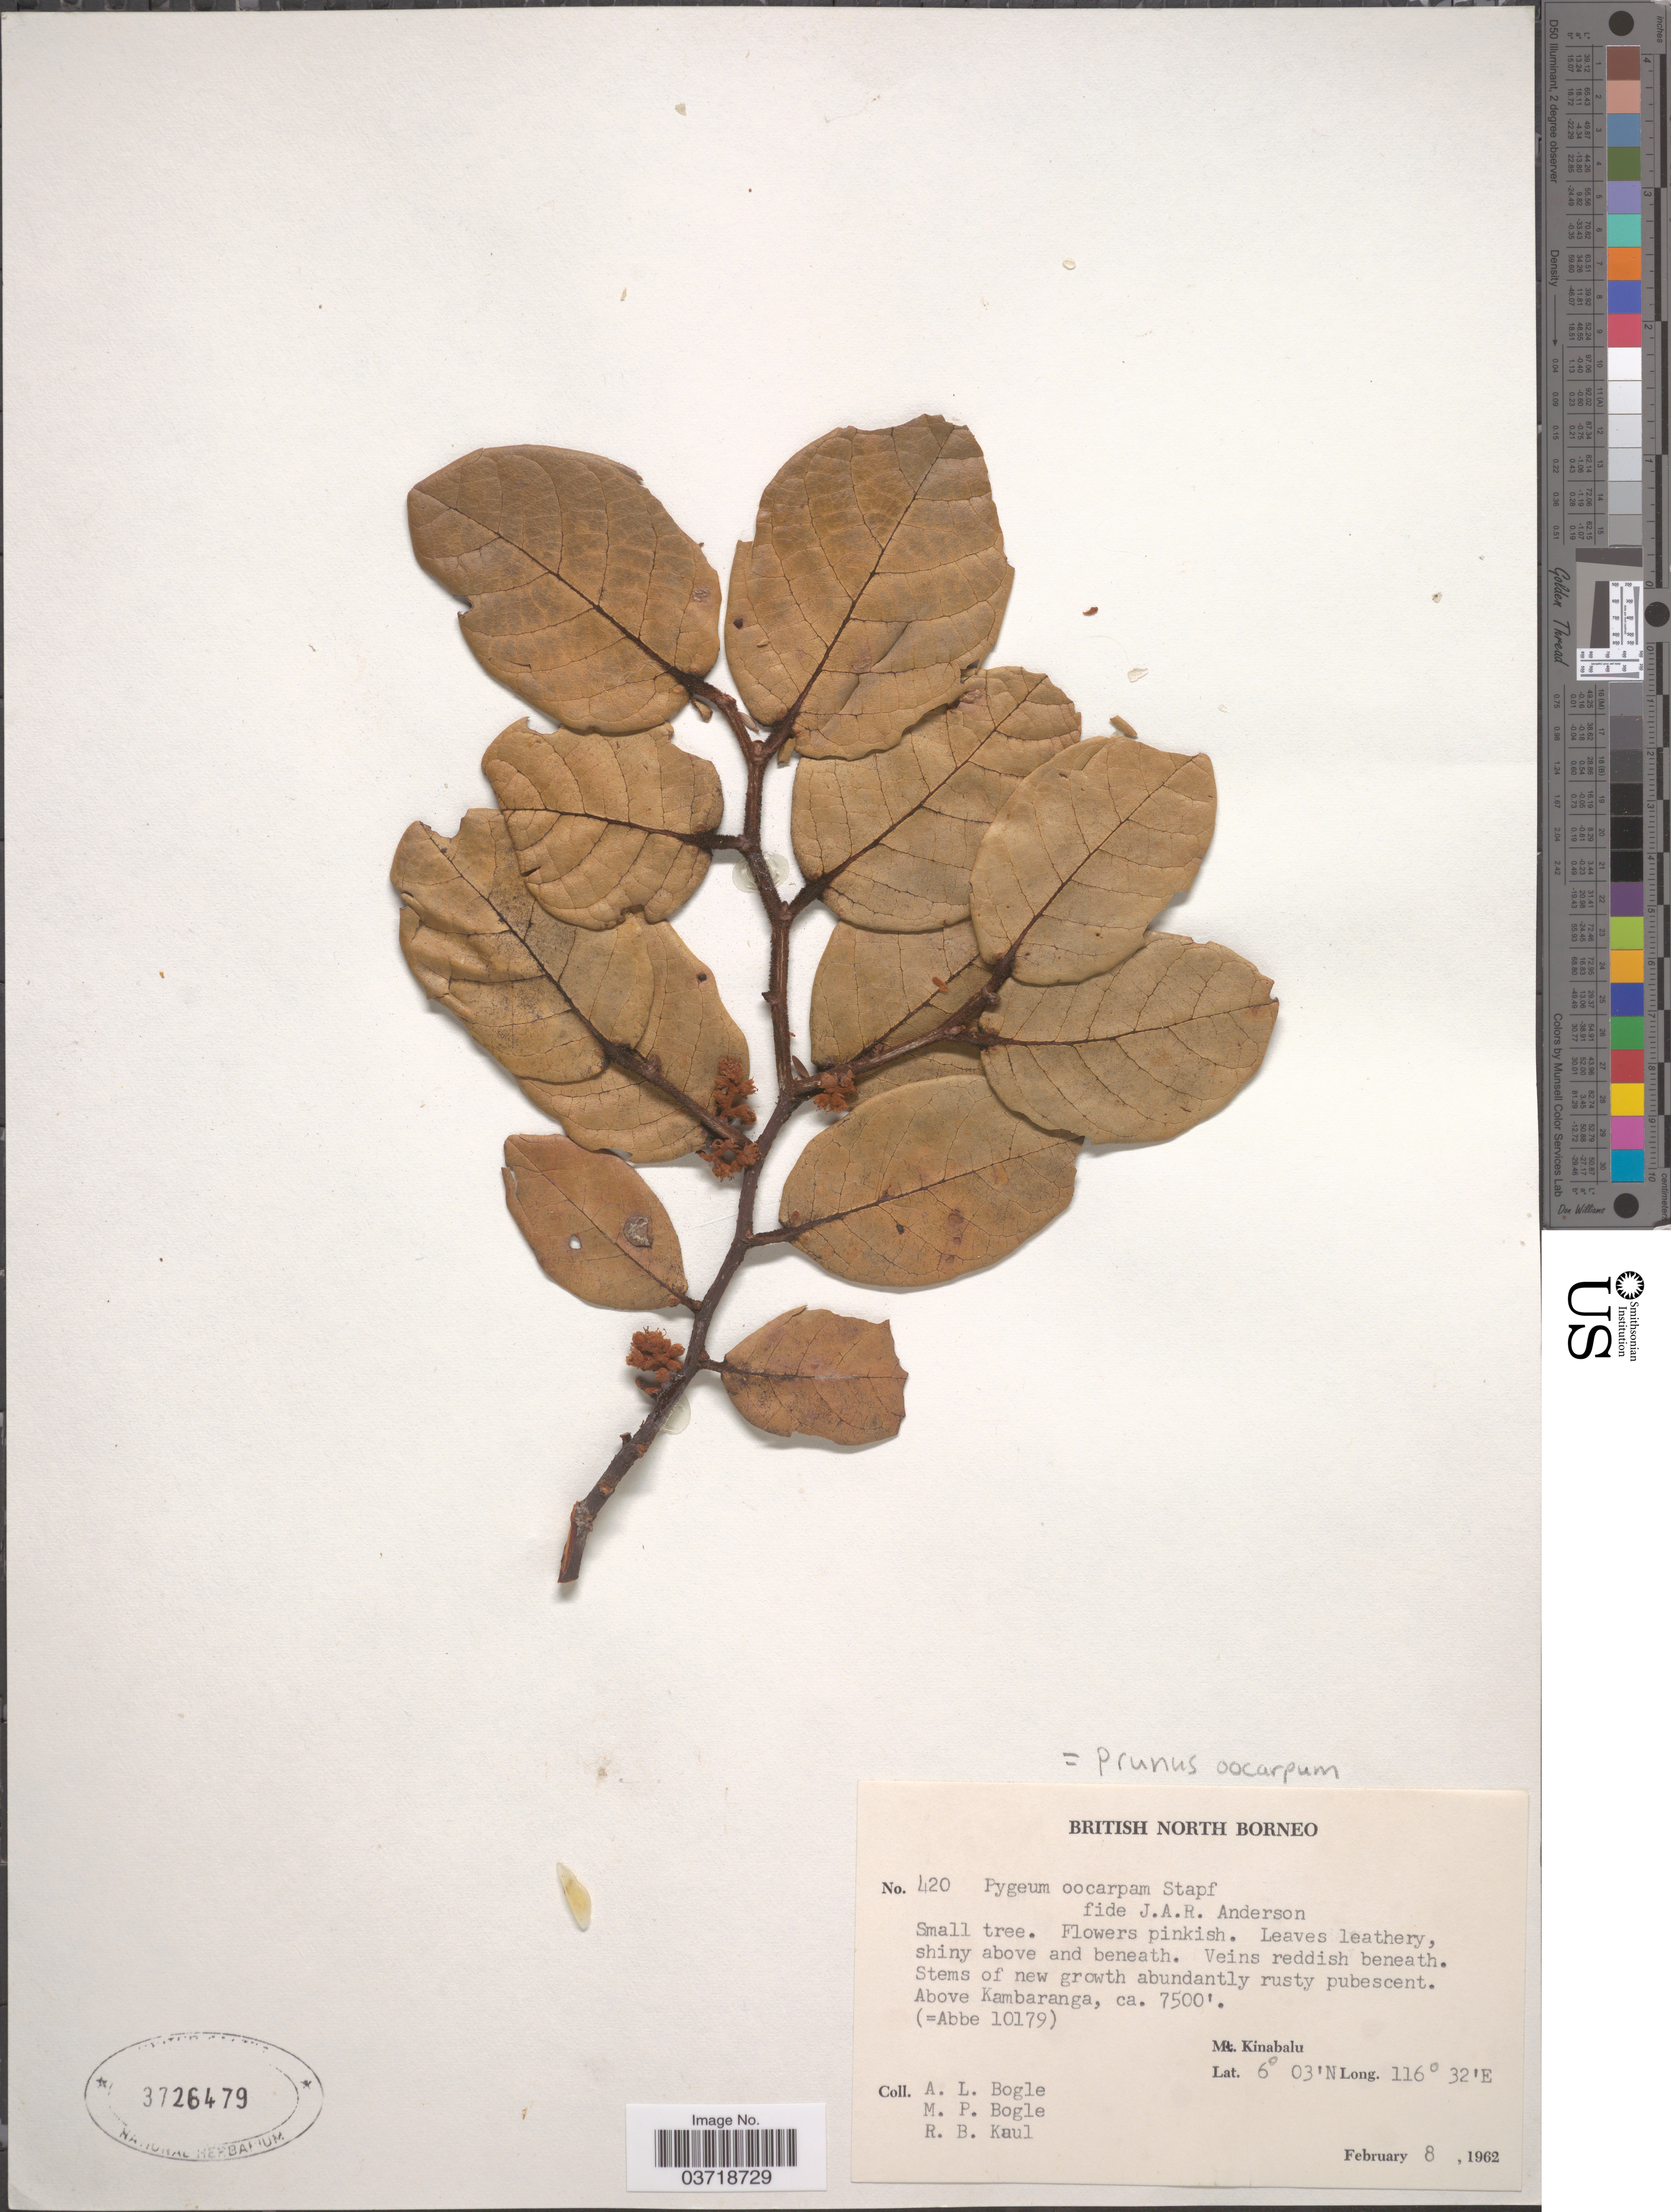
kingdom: Plantae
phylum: Tracheophyta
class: Magnoliopsida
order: Rosales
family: Rosaceae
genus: Prunus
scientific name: Prunus oocarpa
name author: (Stapf) Kalkman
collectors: Bogle, A.L., M. Bogle & R. Kaul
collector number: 420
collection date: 1962-02-08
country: Malaysia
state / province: Sabah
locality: British North Borneo. Above Kambaranga. Mt. Kinabalu.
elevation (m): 2286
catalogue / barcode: US 3726479